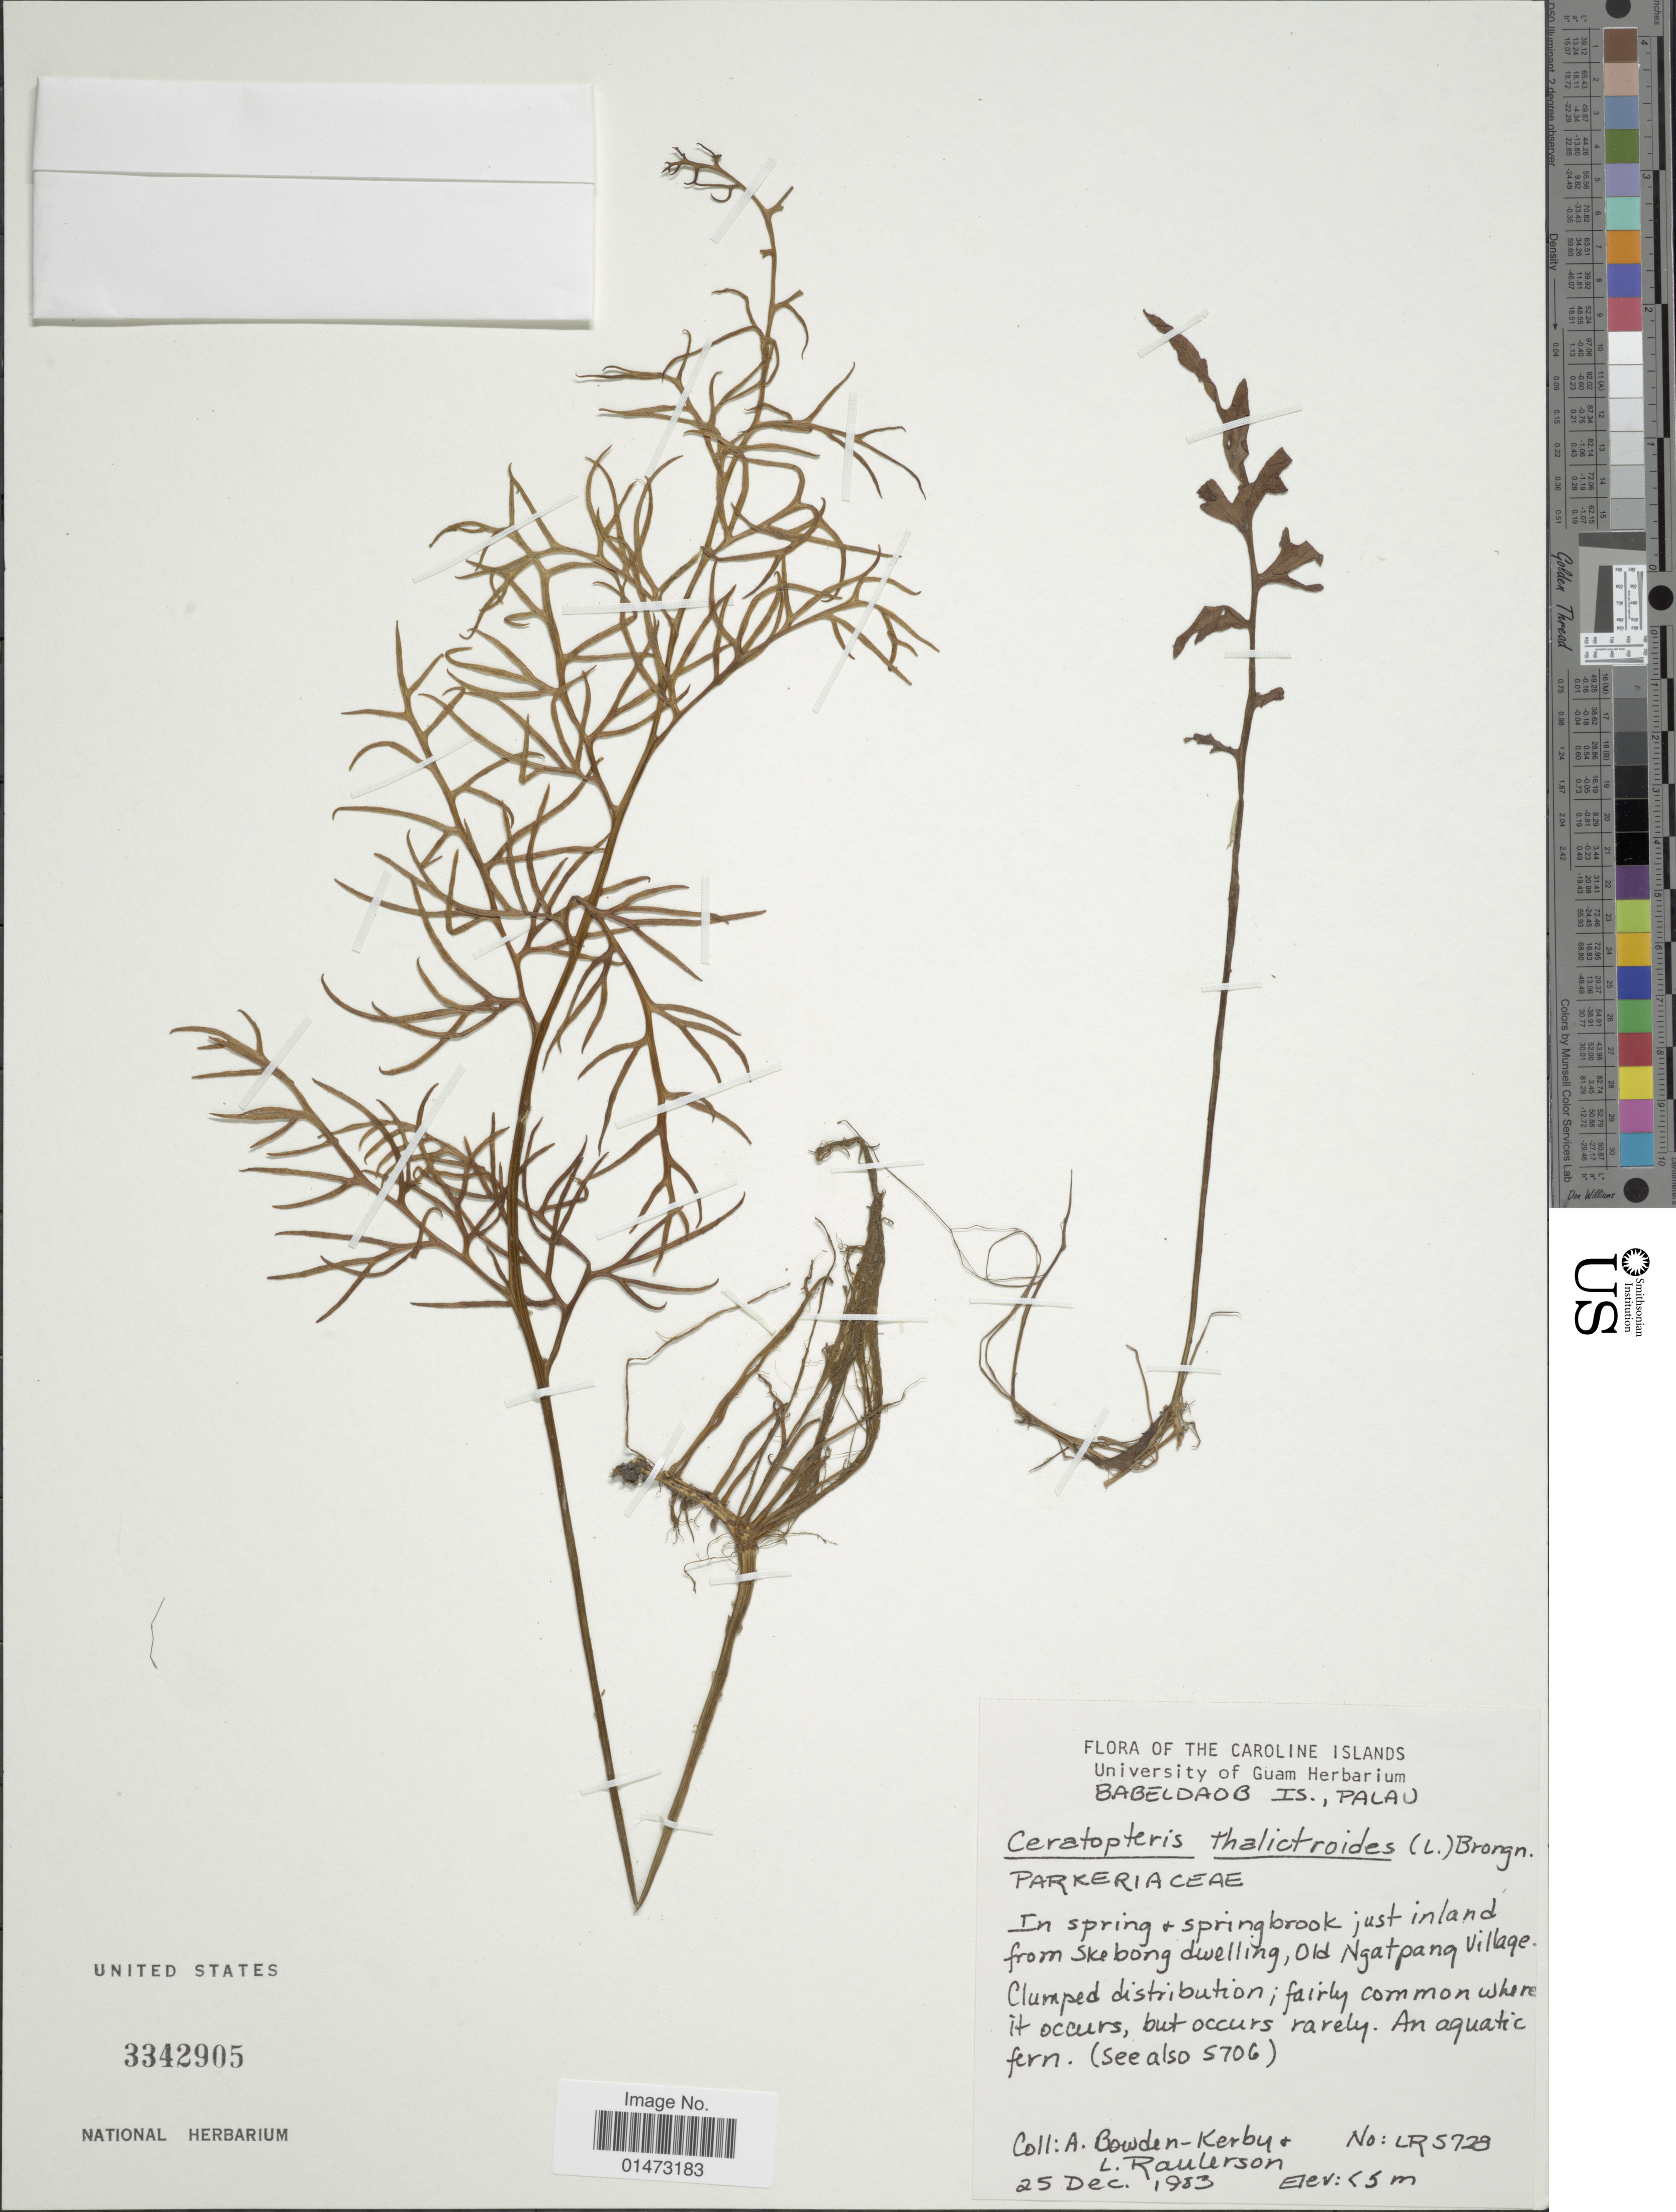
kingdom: Plantae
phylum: Tracheophyta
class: Polypodiopsida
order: Polypodiales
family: Pteridaceae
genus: Ceratopteris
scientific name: Ceratopteris thalictroides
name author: (L.) Brongn.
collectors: A. Bowden-Kerby & L. Raulerson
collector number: LRS728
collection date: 1983-12-25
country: Palau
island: Babeldaob [Babelthuap]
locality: Caroline Islands. Babeldaob Is., Palau. In spring & springbrook just inland from Skebong dwelling, Old Ngatpang Village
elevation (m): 5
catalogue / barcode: US 3342905